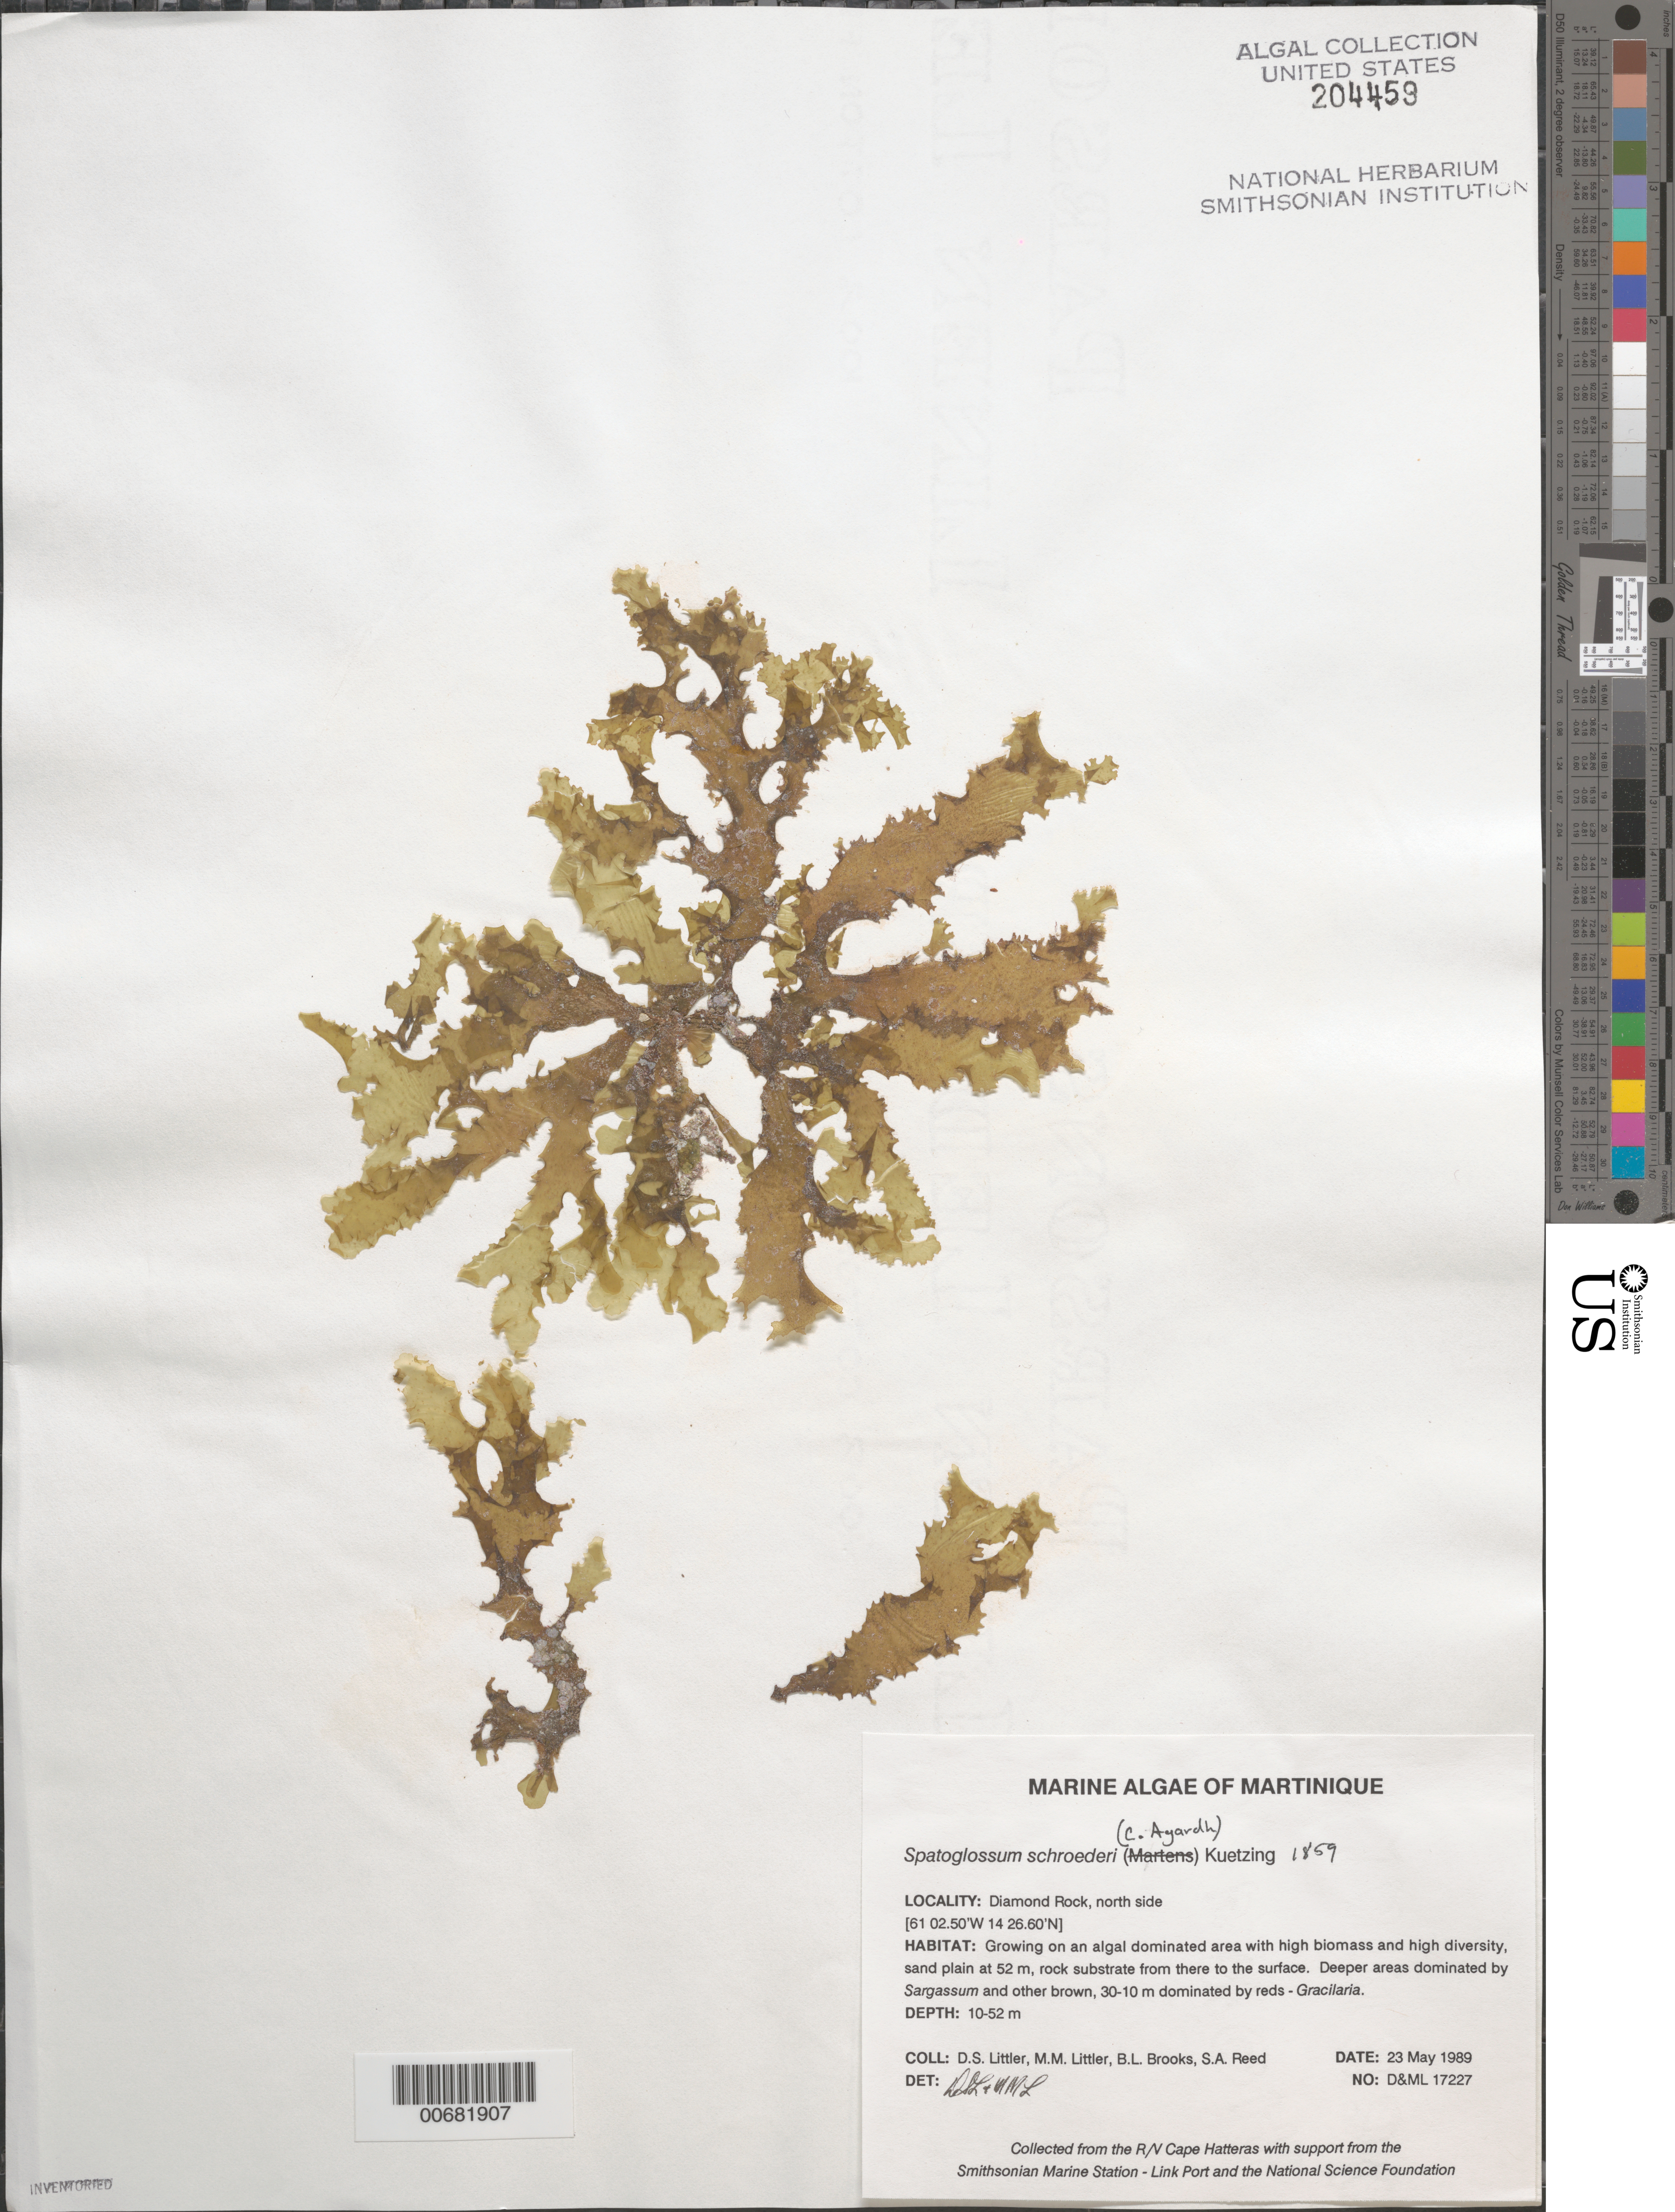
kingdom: Chromista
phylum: Ochrophyta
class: Phaeophyceae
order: Dictyotales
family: Dictyotaceae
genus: Spatoglossum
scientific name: Spatoglossum schroederi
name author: (C. Agardh) Kütz.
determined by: Littler, D. S.; Littler, M. M.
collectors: D. S. Littler, M. M. Littler, B. Brooks & S. Reed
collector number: D&ML 17227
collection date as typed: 23 May 1989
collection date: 1989-05-23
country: Martinique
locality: Diamond Rock, north side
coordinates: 14 26.60' N, 61 02.50' W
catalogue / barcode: US 204459